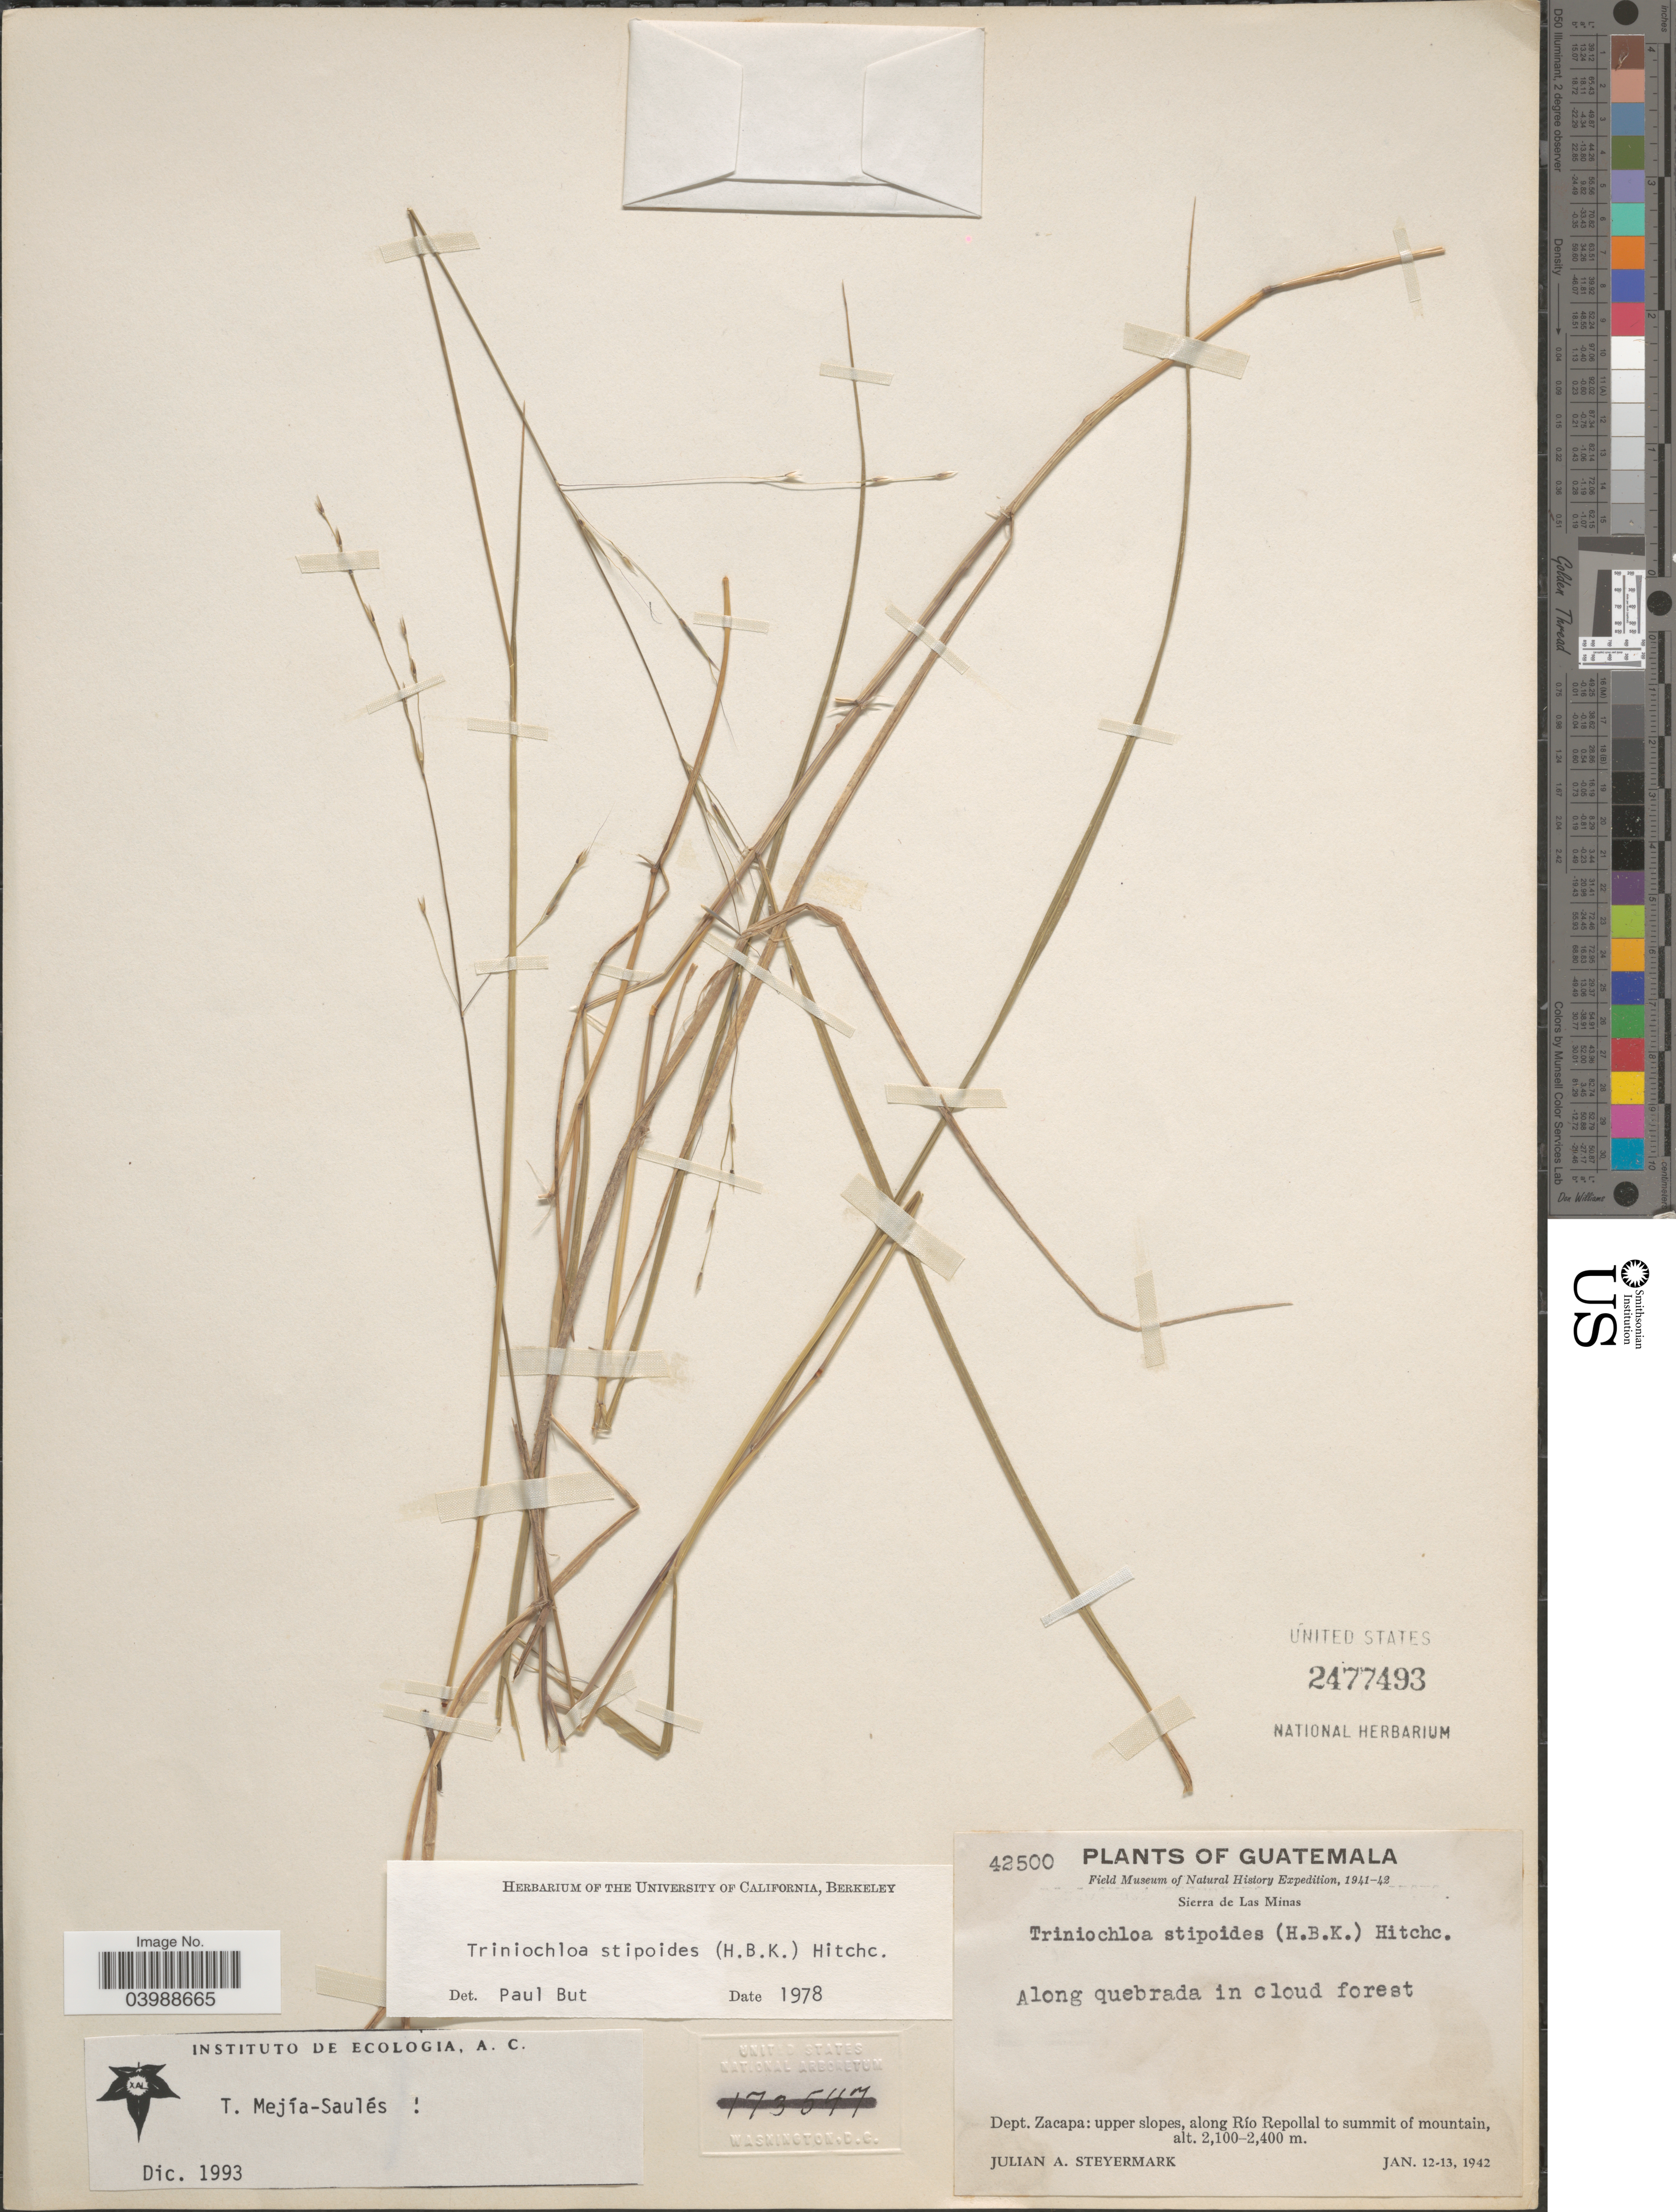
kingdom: Plantae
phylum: Tracheophyta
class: Liliopsida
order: Poales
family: Poaceae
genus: Triniochloa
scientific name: Triniochloa stipoides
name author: (Kunth) Hitchc.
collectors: J. Steyermark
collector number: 42500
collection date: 1942-01-12/1942-01-13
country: Guatemala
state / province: Zacapa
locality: Sierra de Las Minas. Dept. Zacapa: upper slopes, along Río Repollal to summit of mountain.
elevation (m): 2100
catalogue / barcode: US 2477493